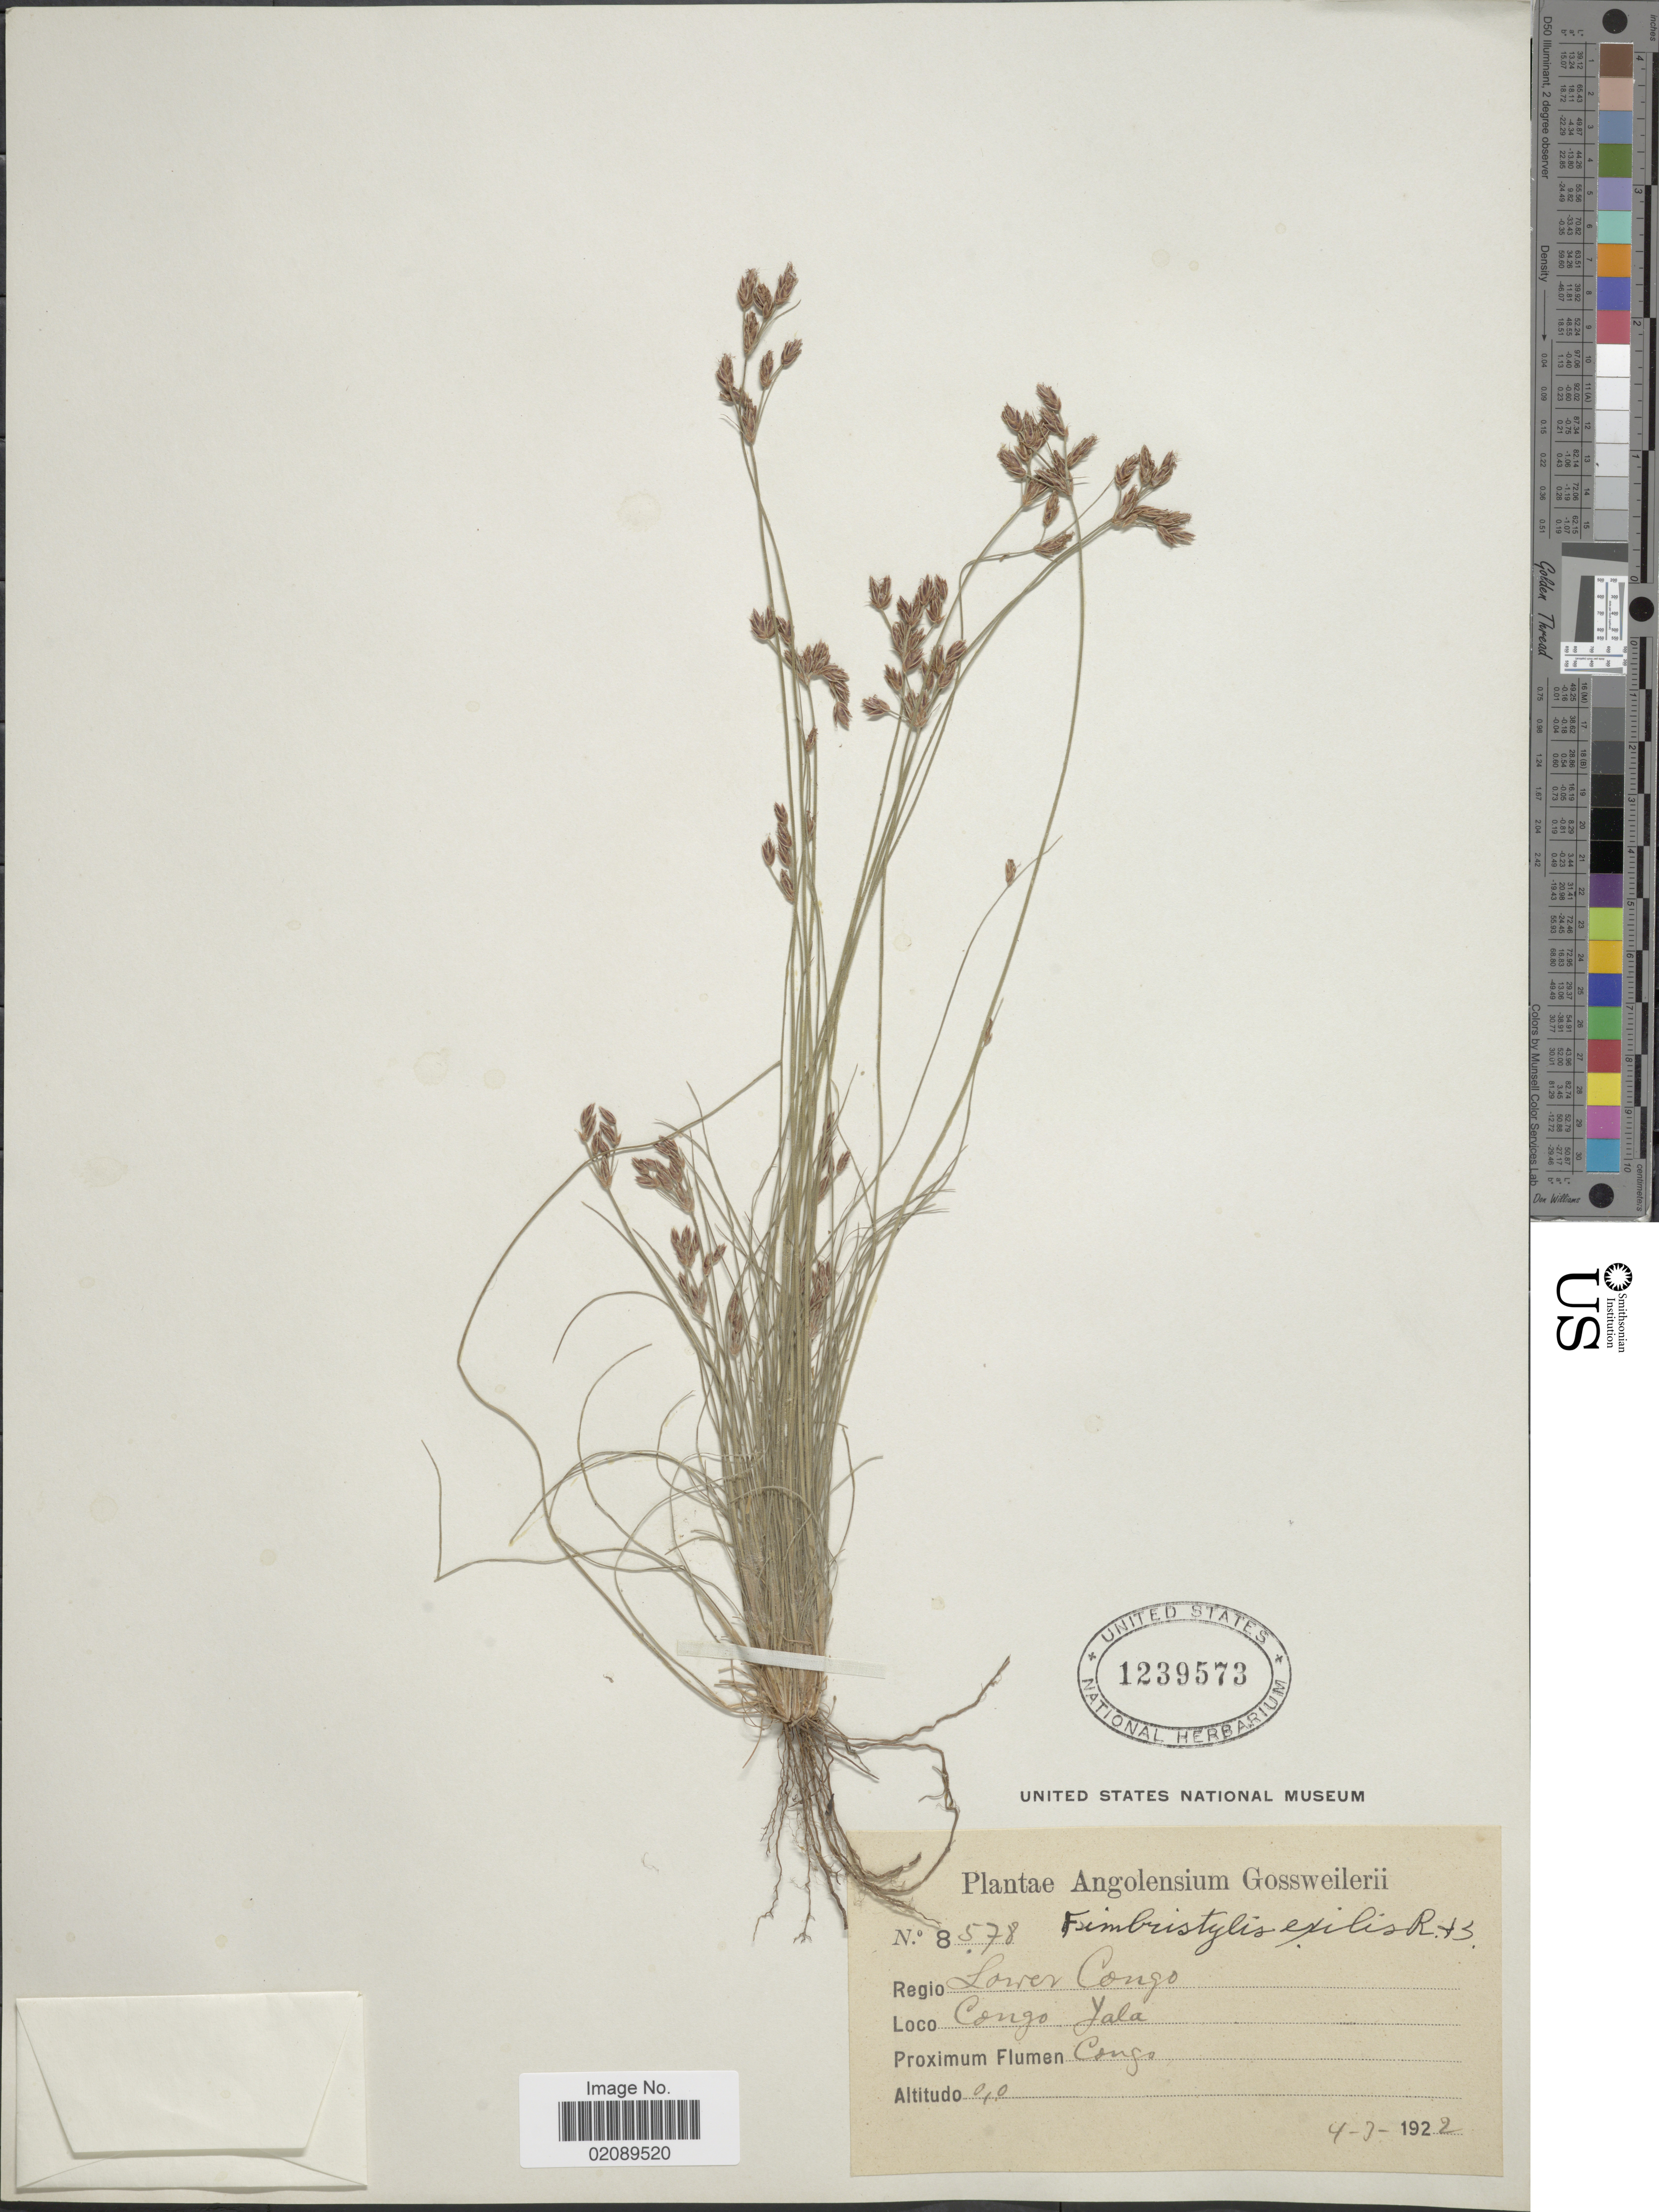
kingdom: Plantae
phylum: Tracheophyta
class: Liliopsida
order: Poales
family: Cyperaceae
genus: Bulbostylis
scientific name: Bulbostylis hispidula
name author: (Vahl) R.W. Haines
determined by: Strong, Mark T., (BOT), Smithsonian Institution - National Museum of Natural History (UNITED STATES)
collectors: A. Gossweiler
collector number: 8578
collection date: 1922-03-04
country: Congo, Democratic Republic of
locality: Lower Congo, Congo Yala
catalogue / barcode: US 1239573